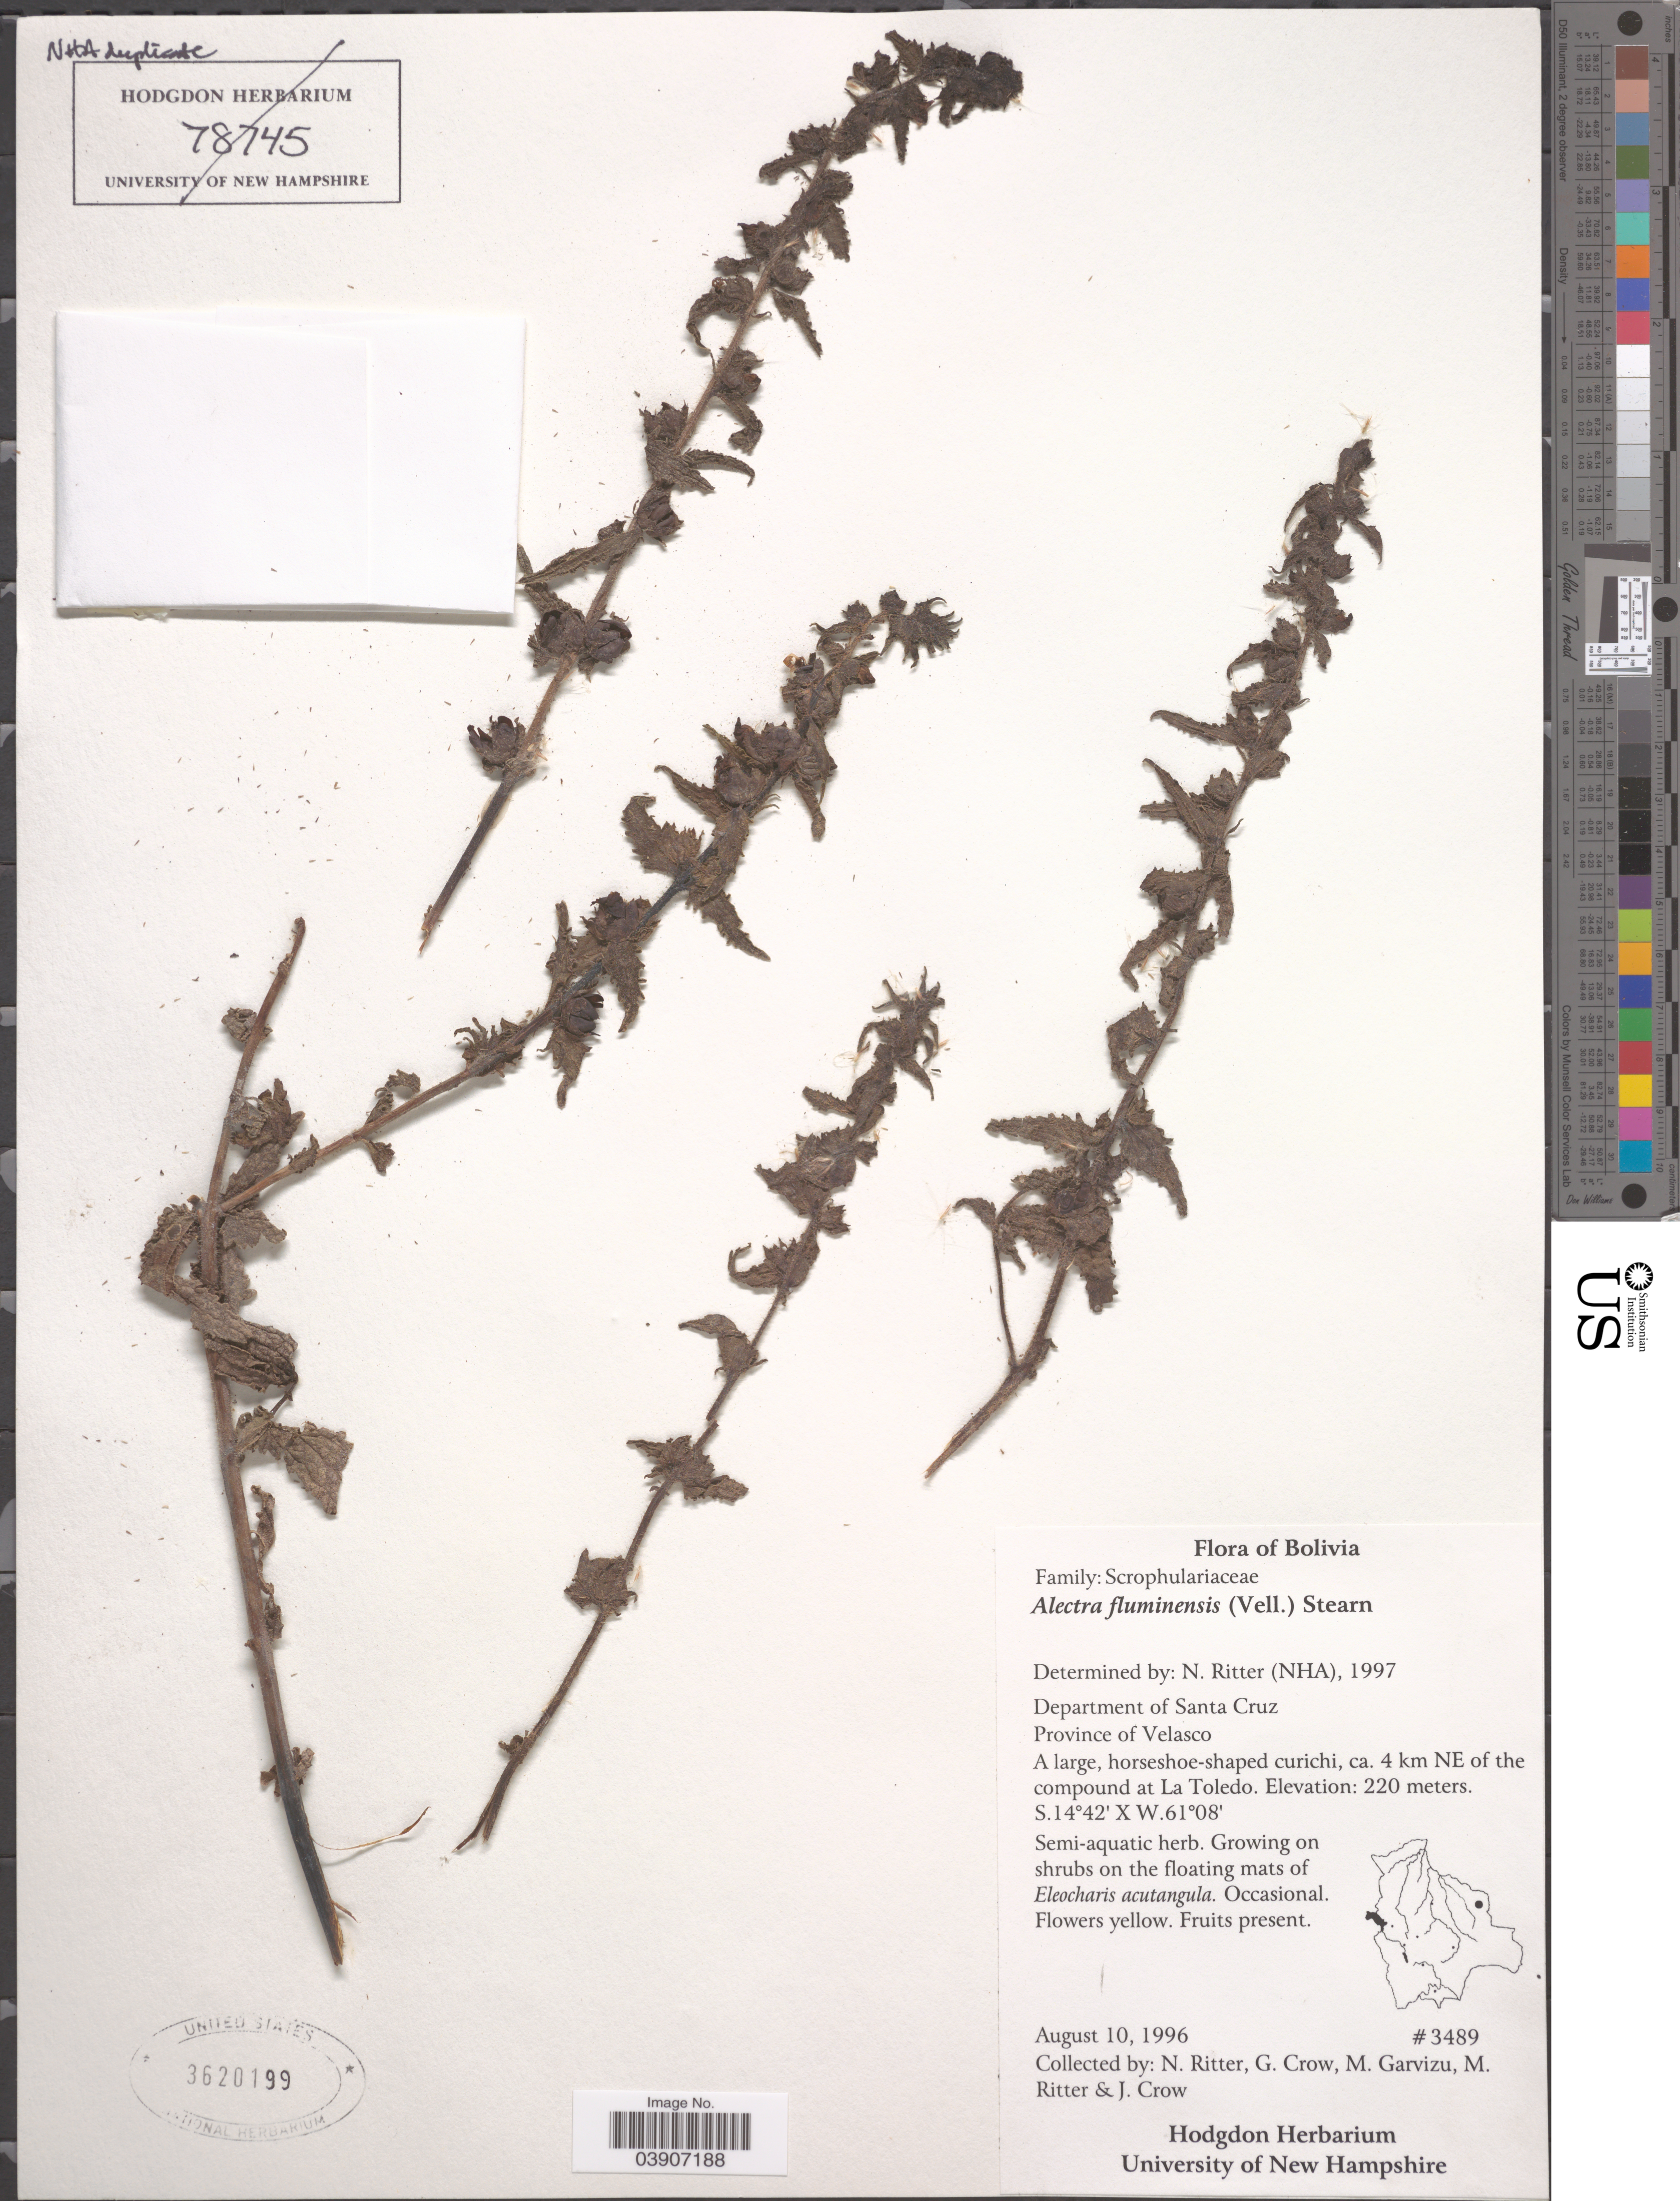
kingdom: Plantae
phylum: Tracheophyta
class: Magnoliopsida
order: Lamiales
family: Orobanchaceae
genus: Alectra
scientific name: Alectra fluminensis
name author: (Vell.) Stearn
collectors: N. Ritter, G. Crow, M. Garvizu, M. Ritter & J. Crow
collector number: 3489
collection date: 1996-08-10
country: Bolivia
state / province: Santa Cruz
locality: Department of Santa Cruz. Province of Velasco. A large, horseshoe-shaped curichi, ca. 4 km NE of the compound at La Toledo.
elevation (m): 220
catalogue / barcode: US 3620199